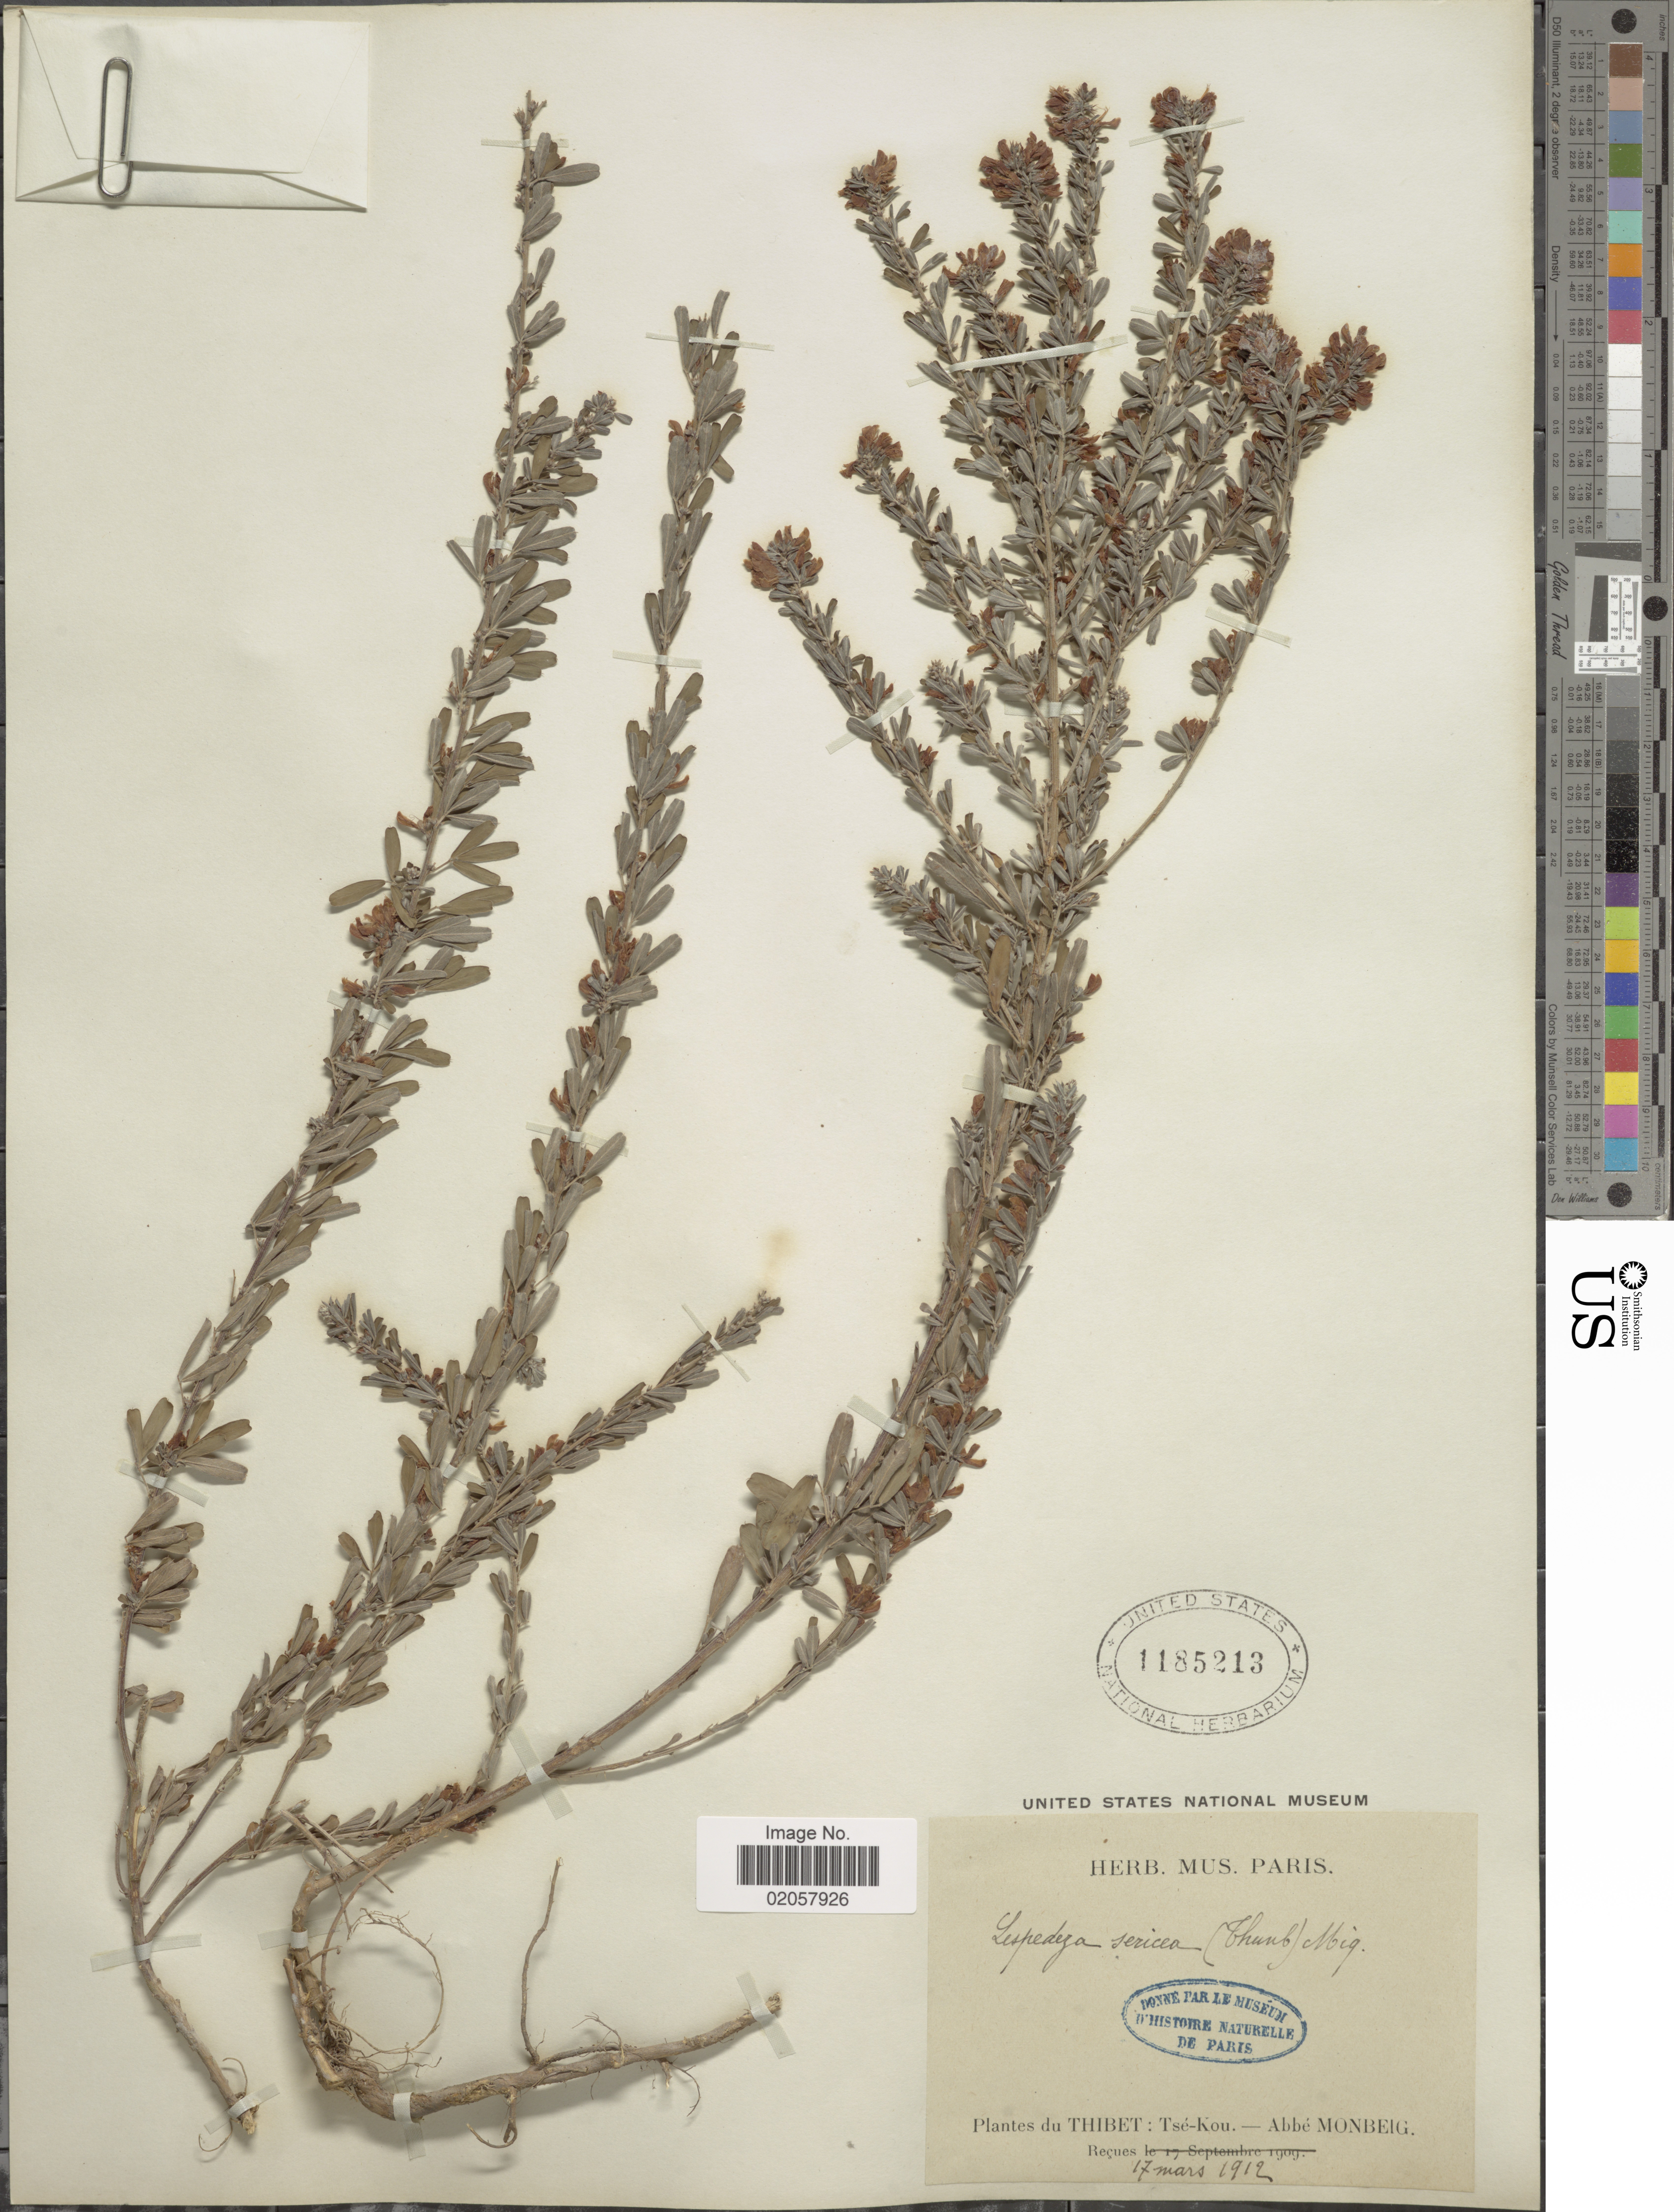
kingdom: Plantae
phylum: Tracheophyta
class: Magnoliopsida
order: Fabales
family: Fabaceae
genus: Lespedeza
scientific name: Lespedeza cuneata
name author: (Dum. Cours.) G. Don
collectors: A. Monbeig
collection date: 1912-03-17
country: China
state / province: Xizang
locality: Thibet: Tse-Kou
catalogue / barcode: US 1185213